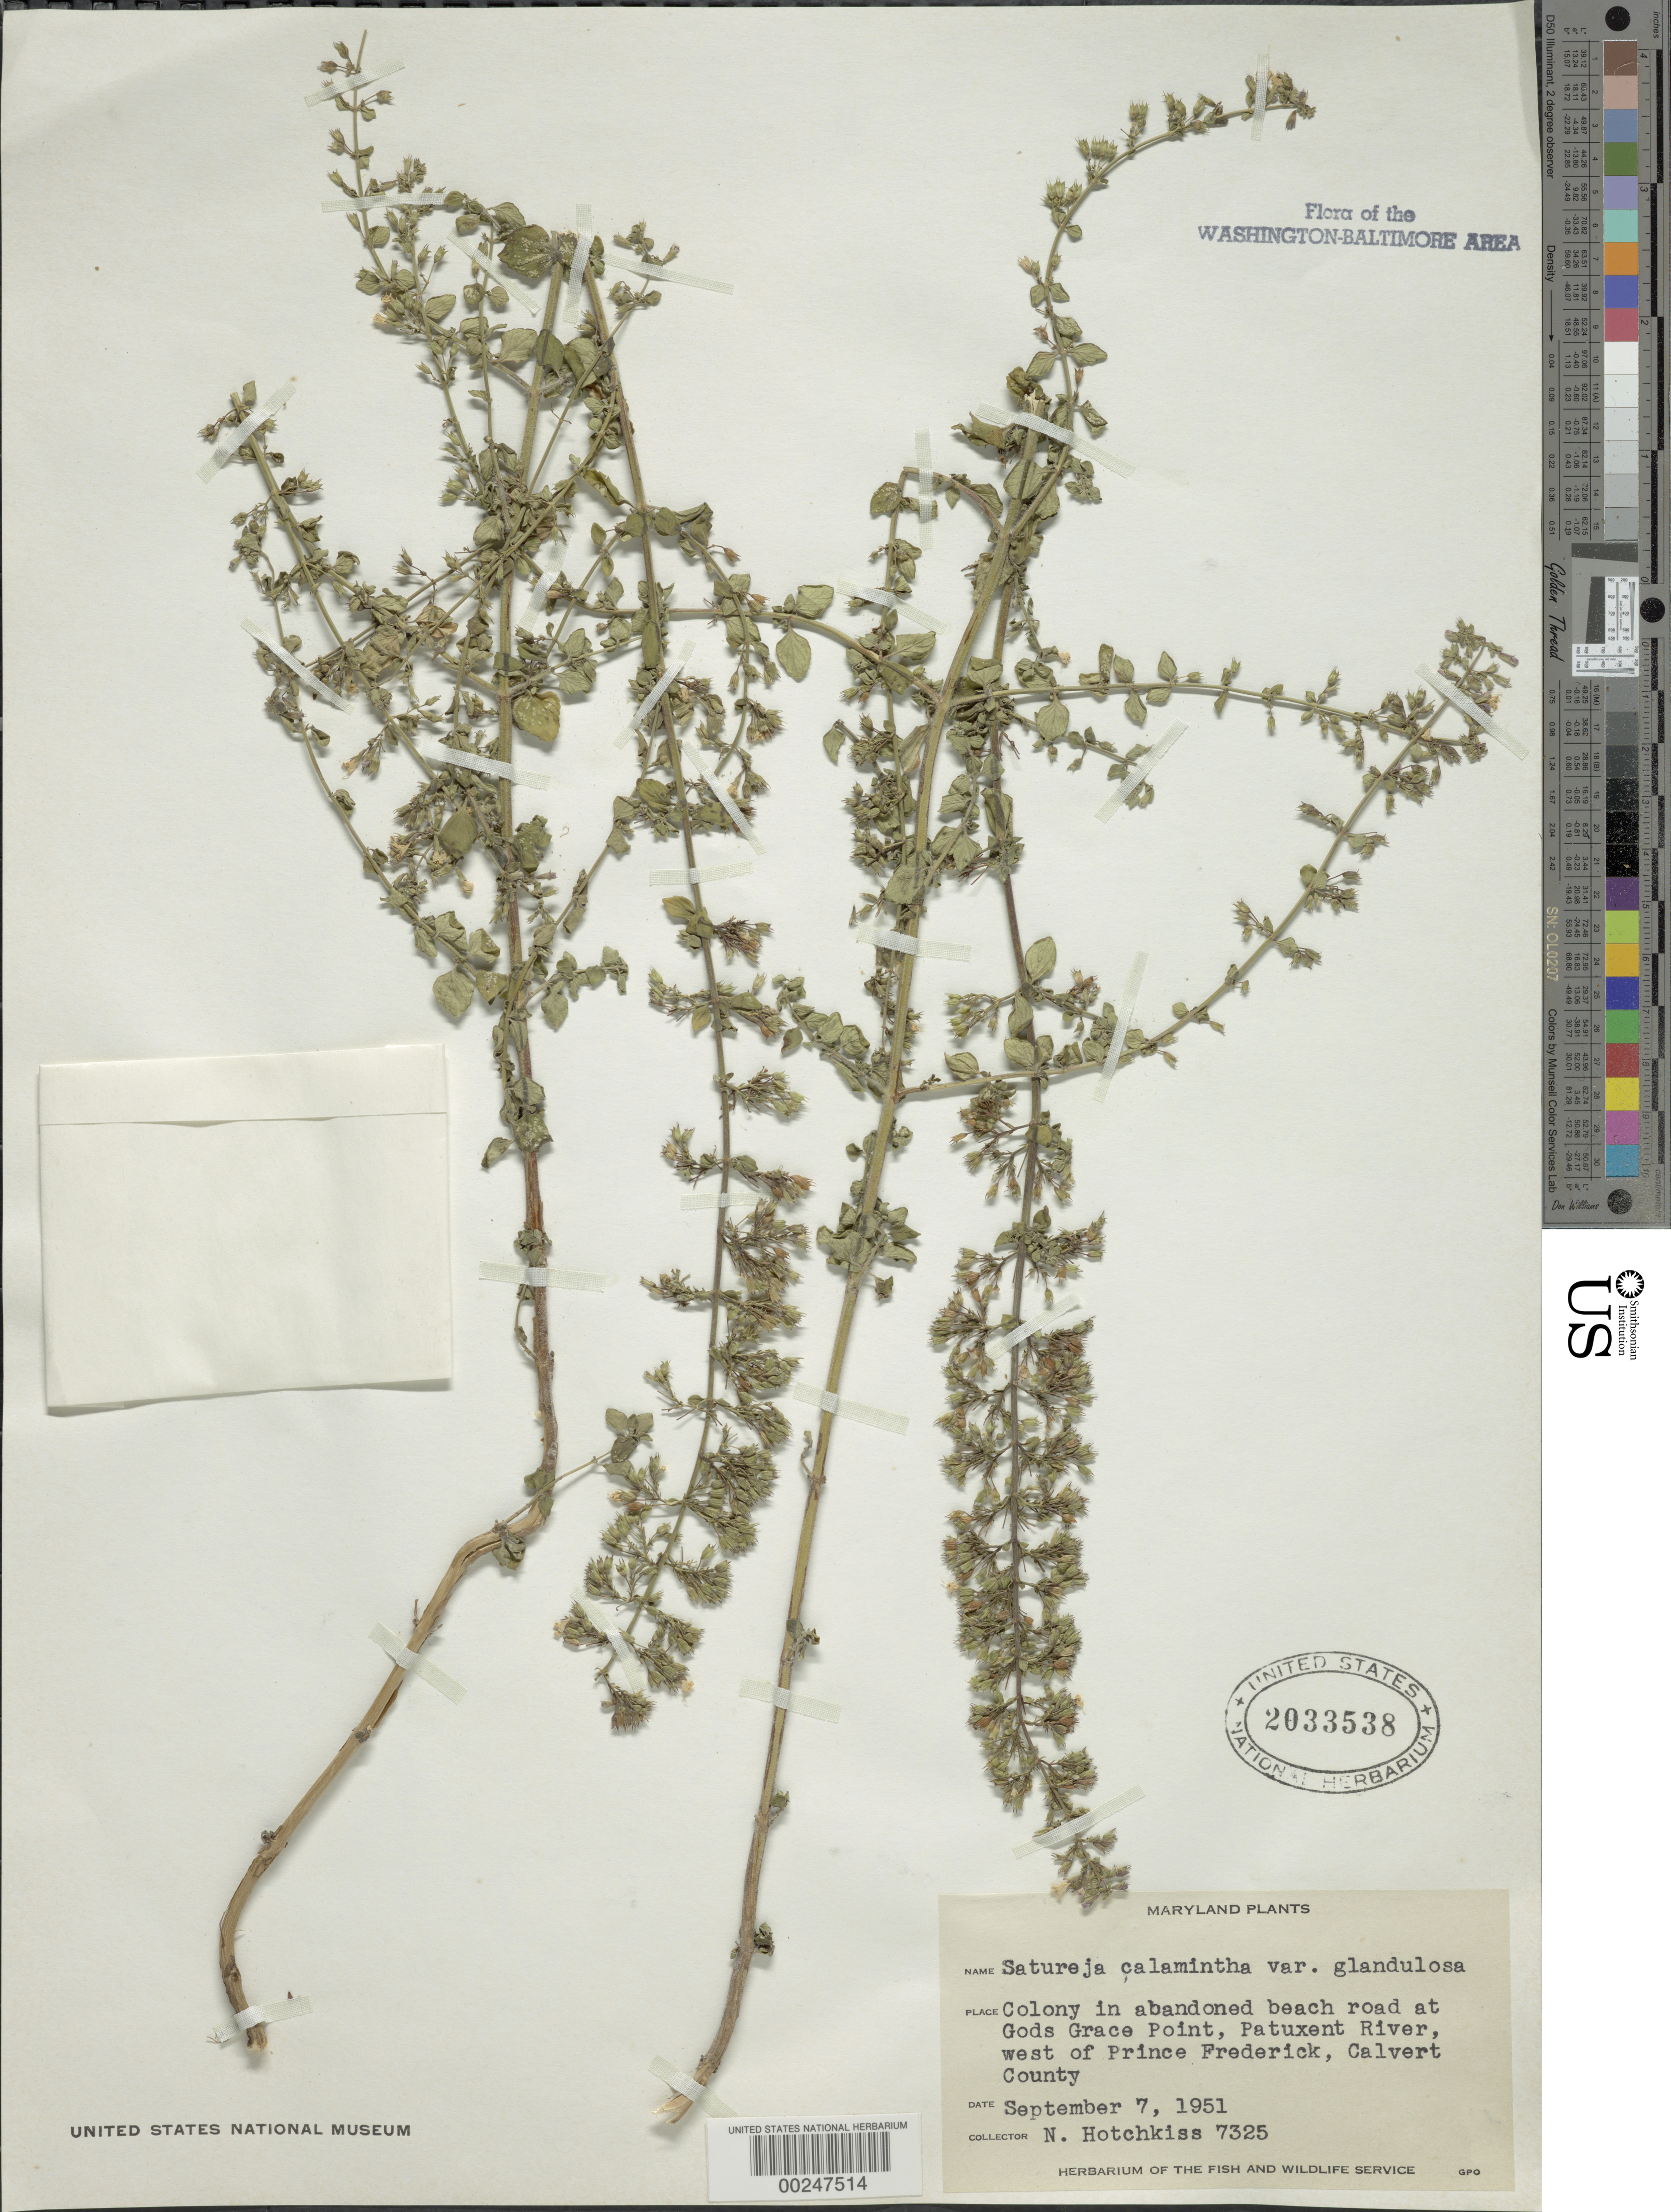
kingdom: Plantae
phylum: Tracheophyta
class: Magnoliopsida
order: Lamiales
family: Lamiaceae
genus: Clinopodium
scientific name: Clinopodium nepeta subsp. glandulosum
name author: (Req.) Govaerts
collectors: N. Hotchkiss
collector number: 7325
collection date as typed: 07 Sep 1951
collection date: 1951-09-07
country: United States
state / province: Maryland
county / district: Calvert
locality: Gods Grace Point, Patuxent River, west of Prince Frederick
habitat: In abandoned beach road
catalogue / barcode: US 2033538